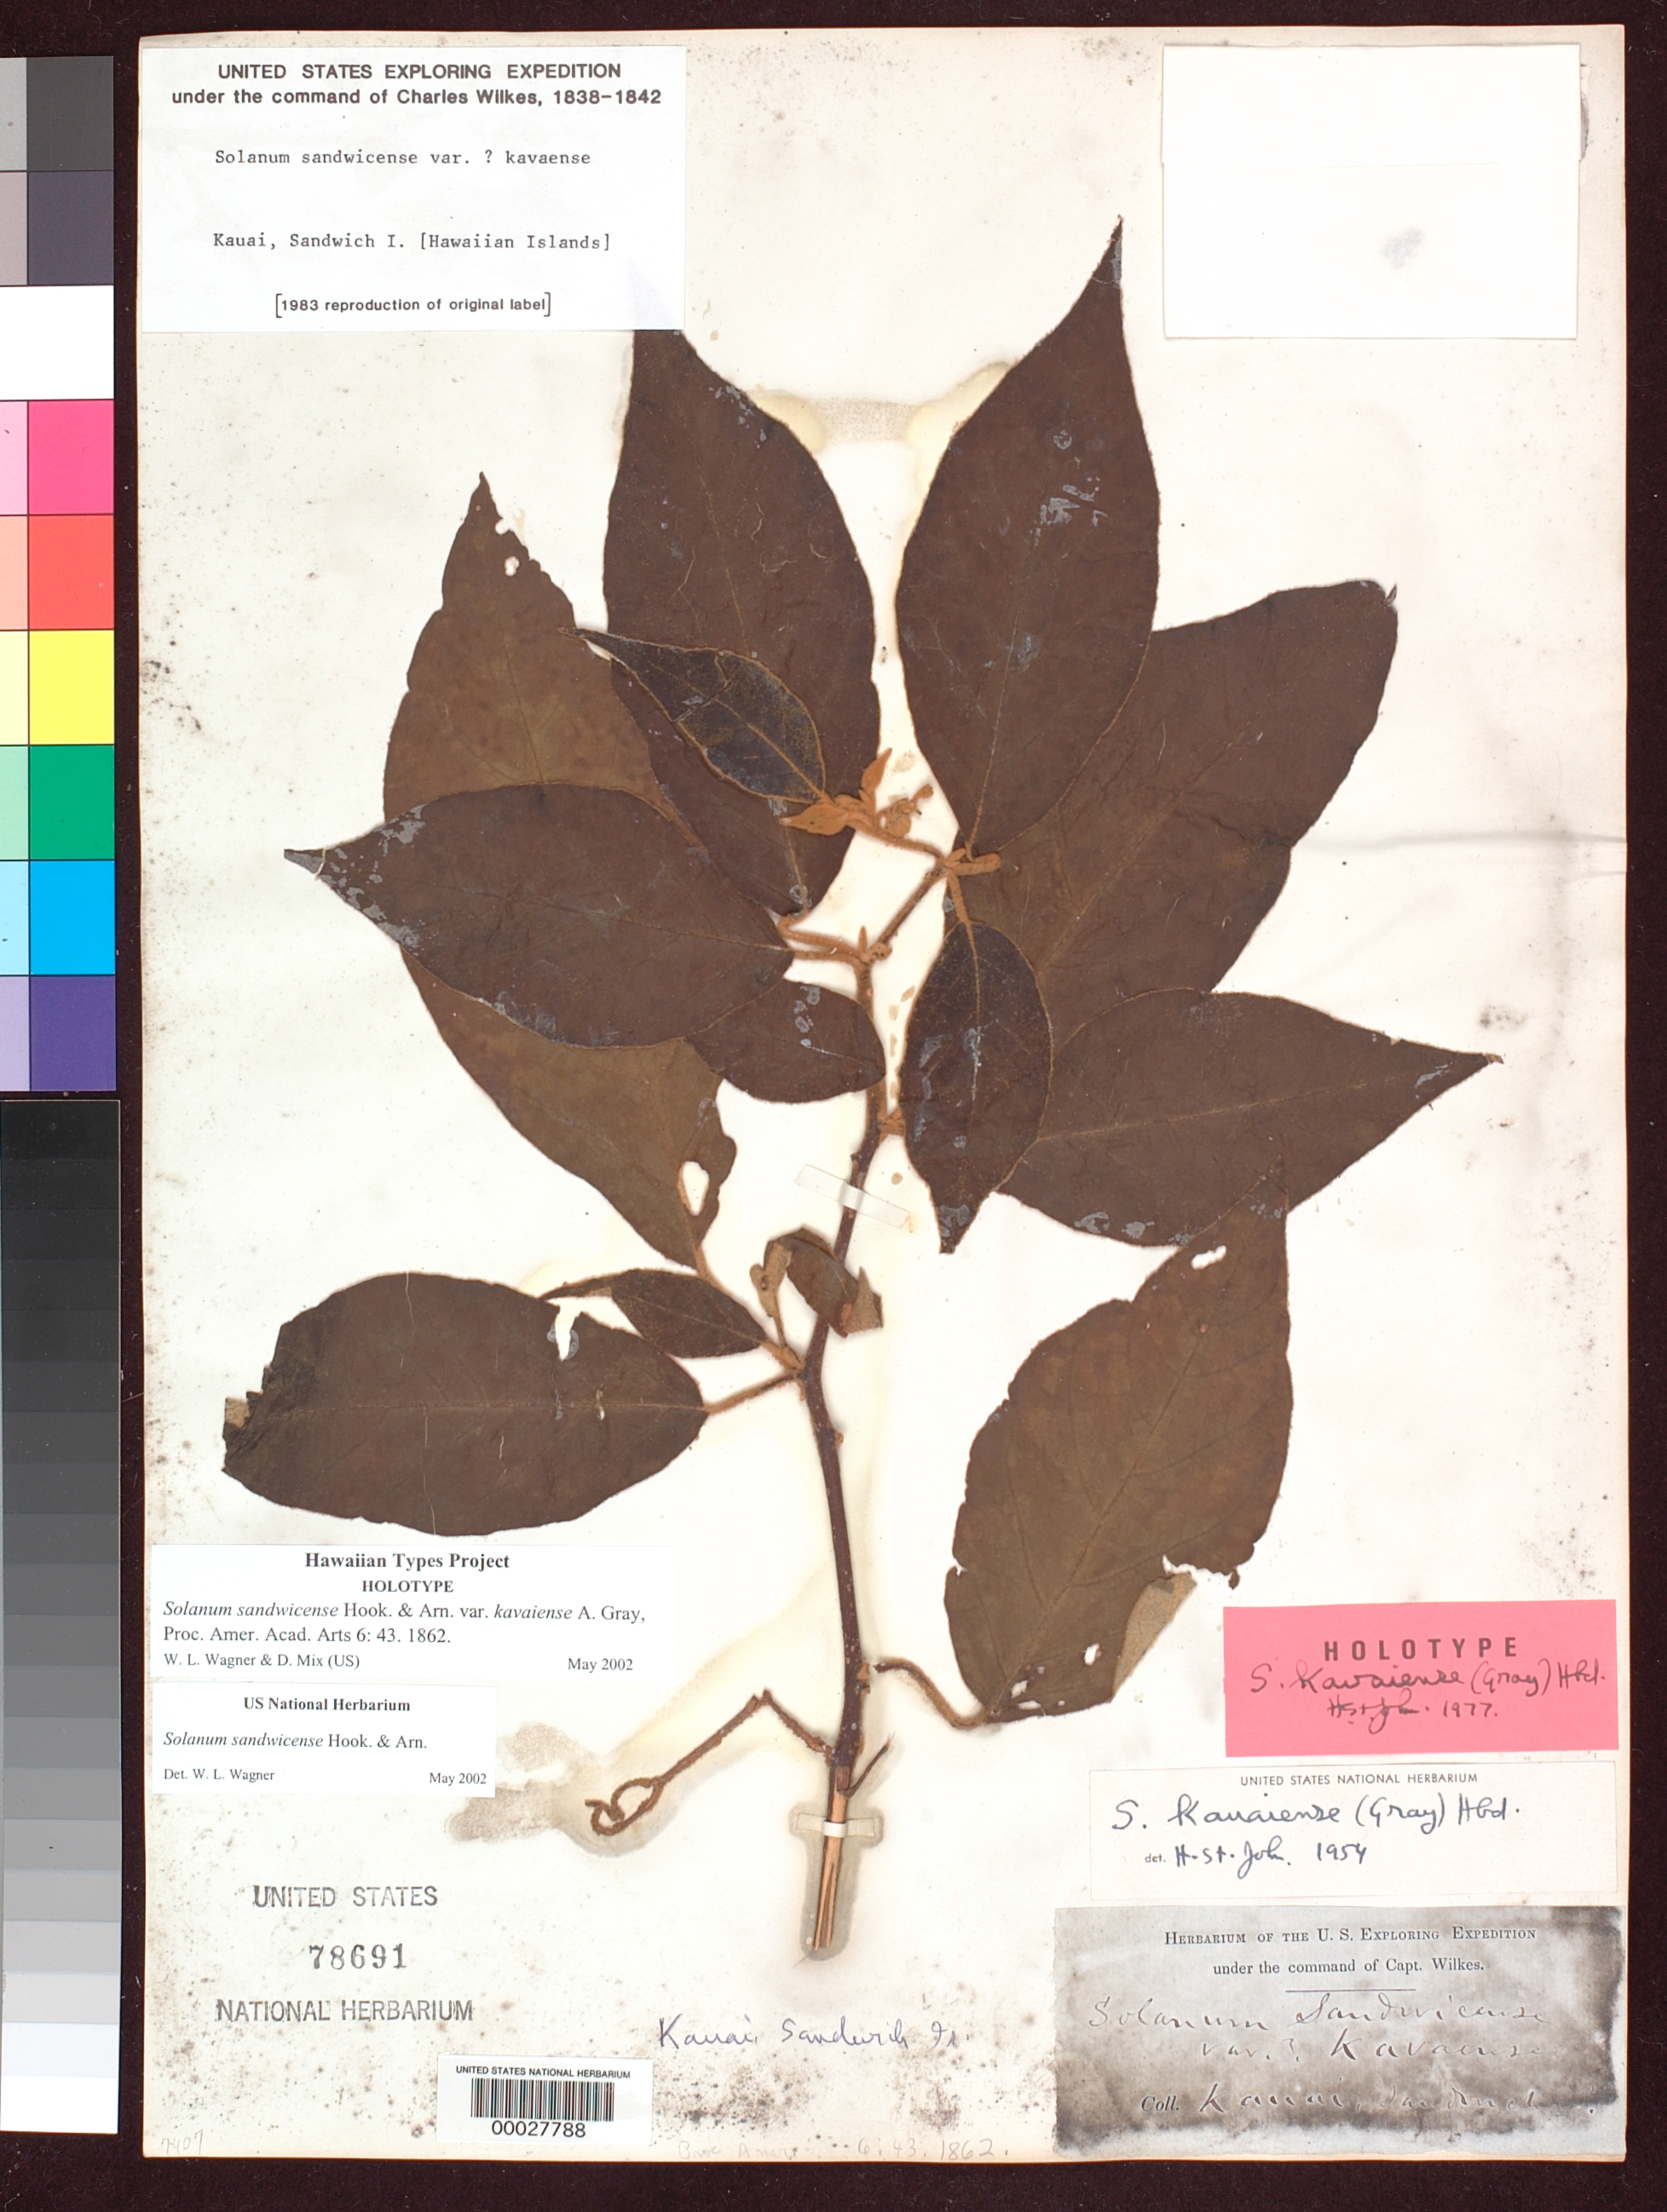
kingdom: Plantae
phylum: Tracheophyta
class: Magnoliopsida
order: Solanales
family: Solanaceae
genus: Solanum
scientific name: Solanum incompletum var. mauiense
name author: Hillebr.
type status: Isotype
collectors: W. Hillebrand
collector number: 407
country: United States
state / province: Hawaii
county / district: Maui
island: Maui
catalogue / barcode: US 809481